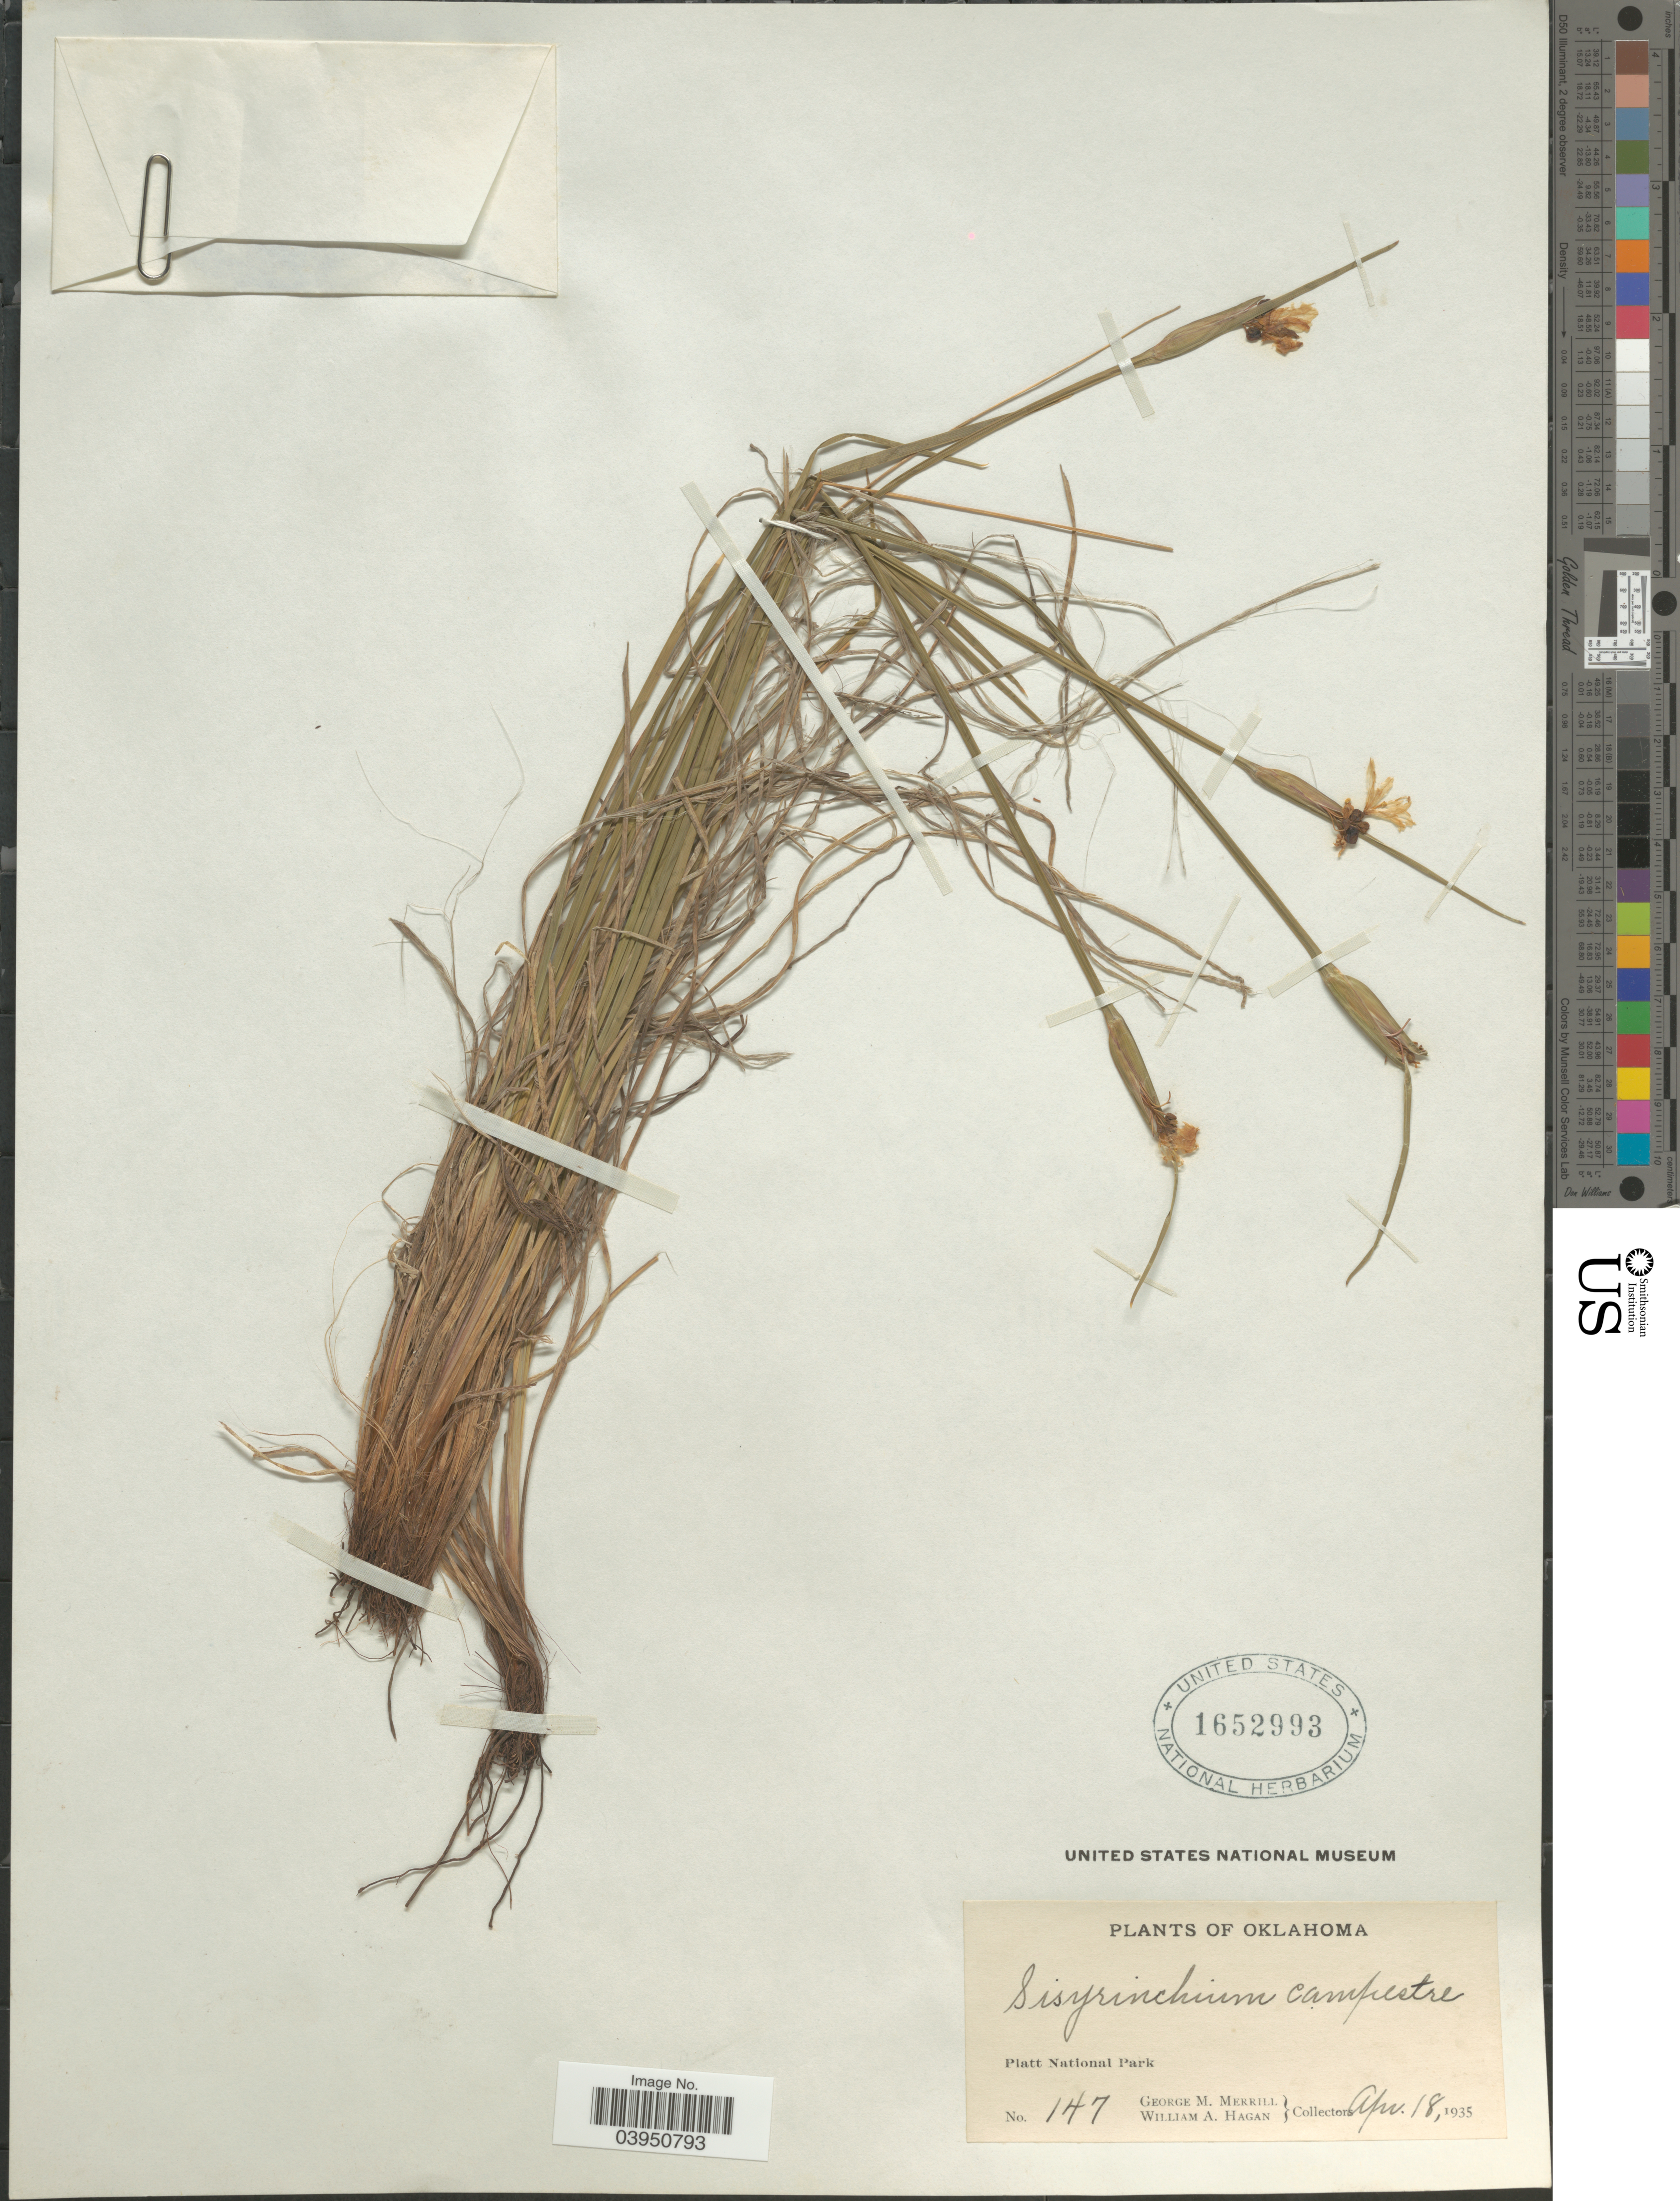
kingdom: Plantae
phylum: Tracheophyta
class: Liliopsida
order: Asparagales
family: Iridaceae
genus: Sisyrinchium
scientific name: Sisyrinchium campestre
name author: E.P. Bicknell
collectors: G. M. Merrill & W. Hagan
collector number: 147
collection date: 1935-04-18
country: United States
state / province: Oklahoma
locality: Platt National Park.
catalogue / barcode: US 1652993